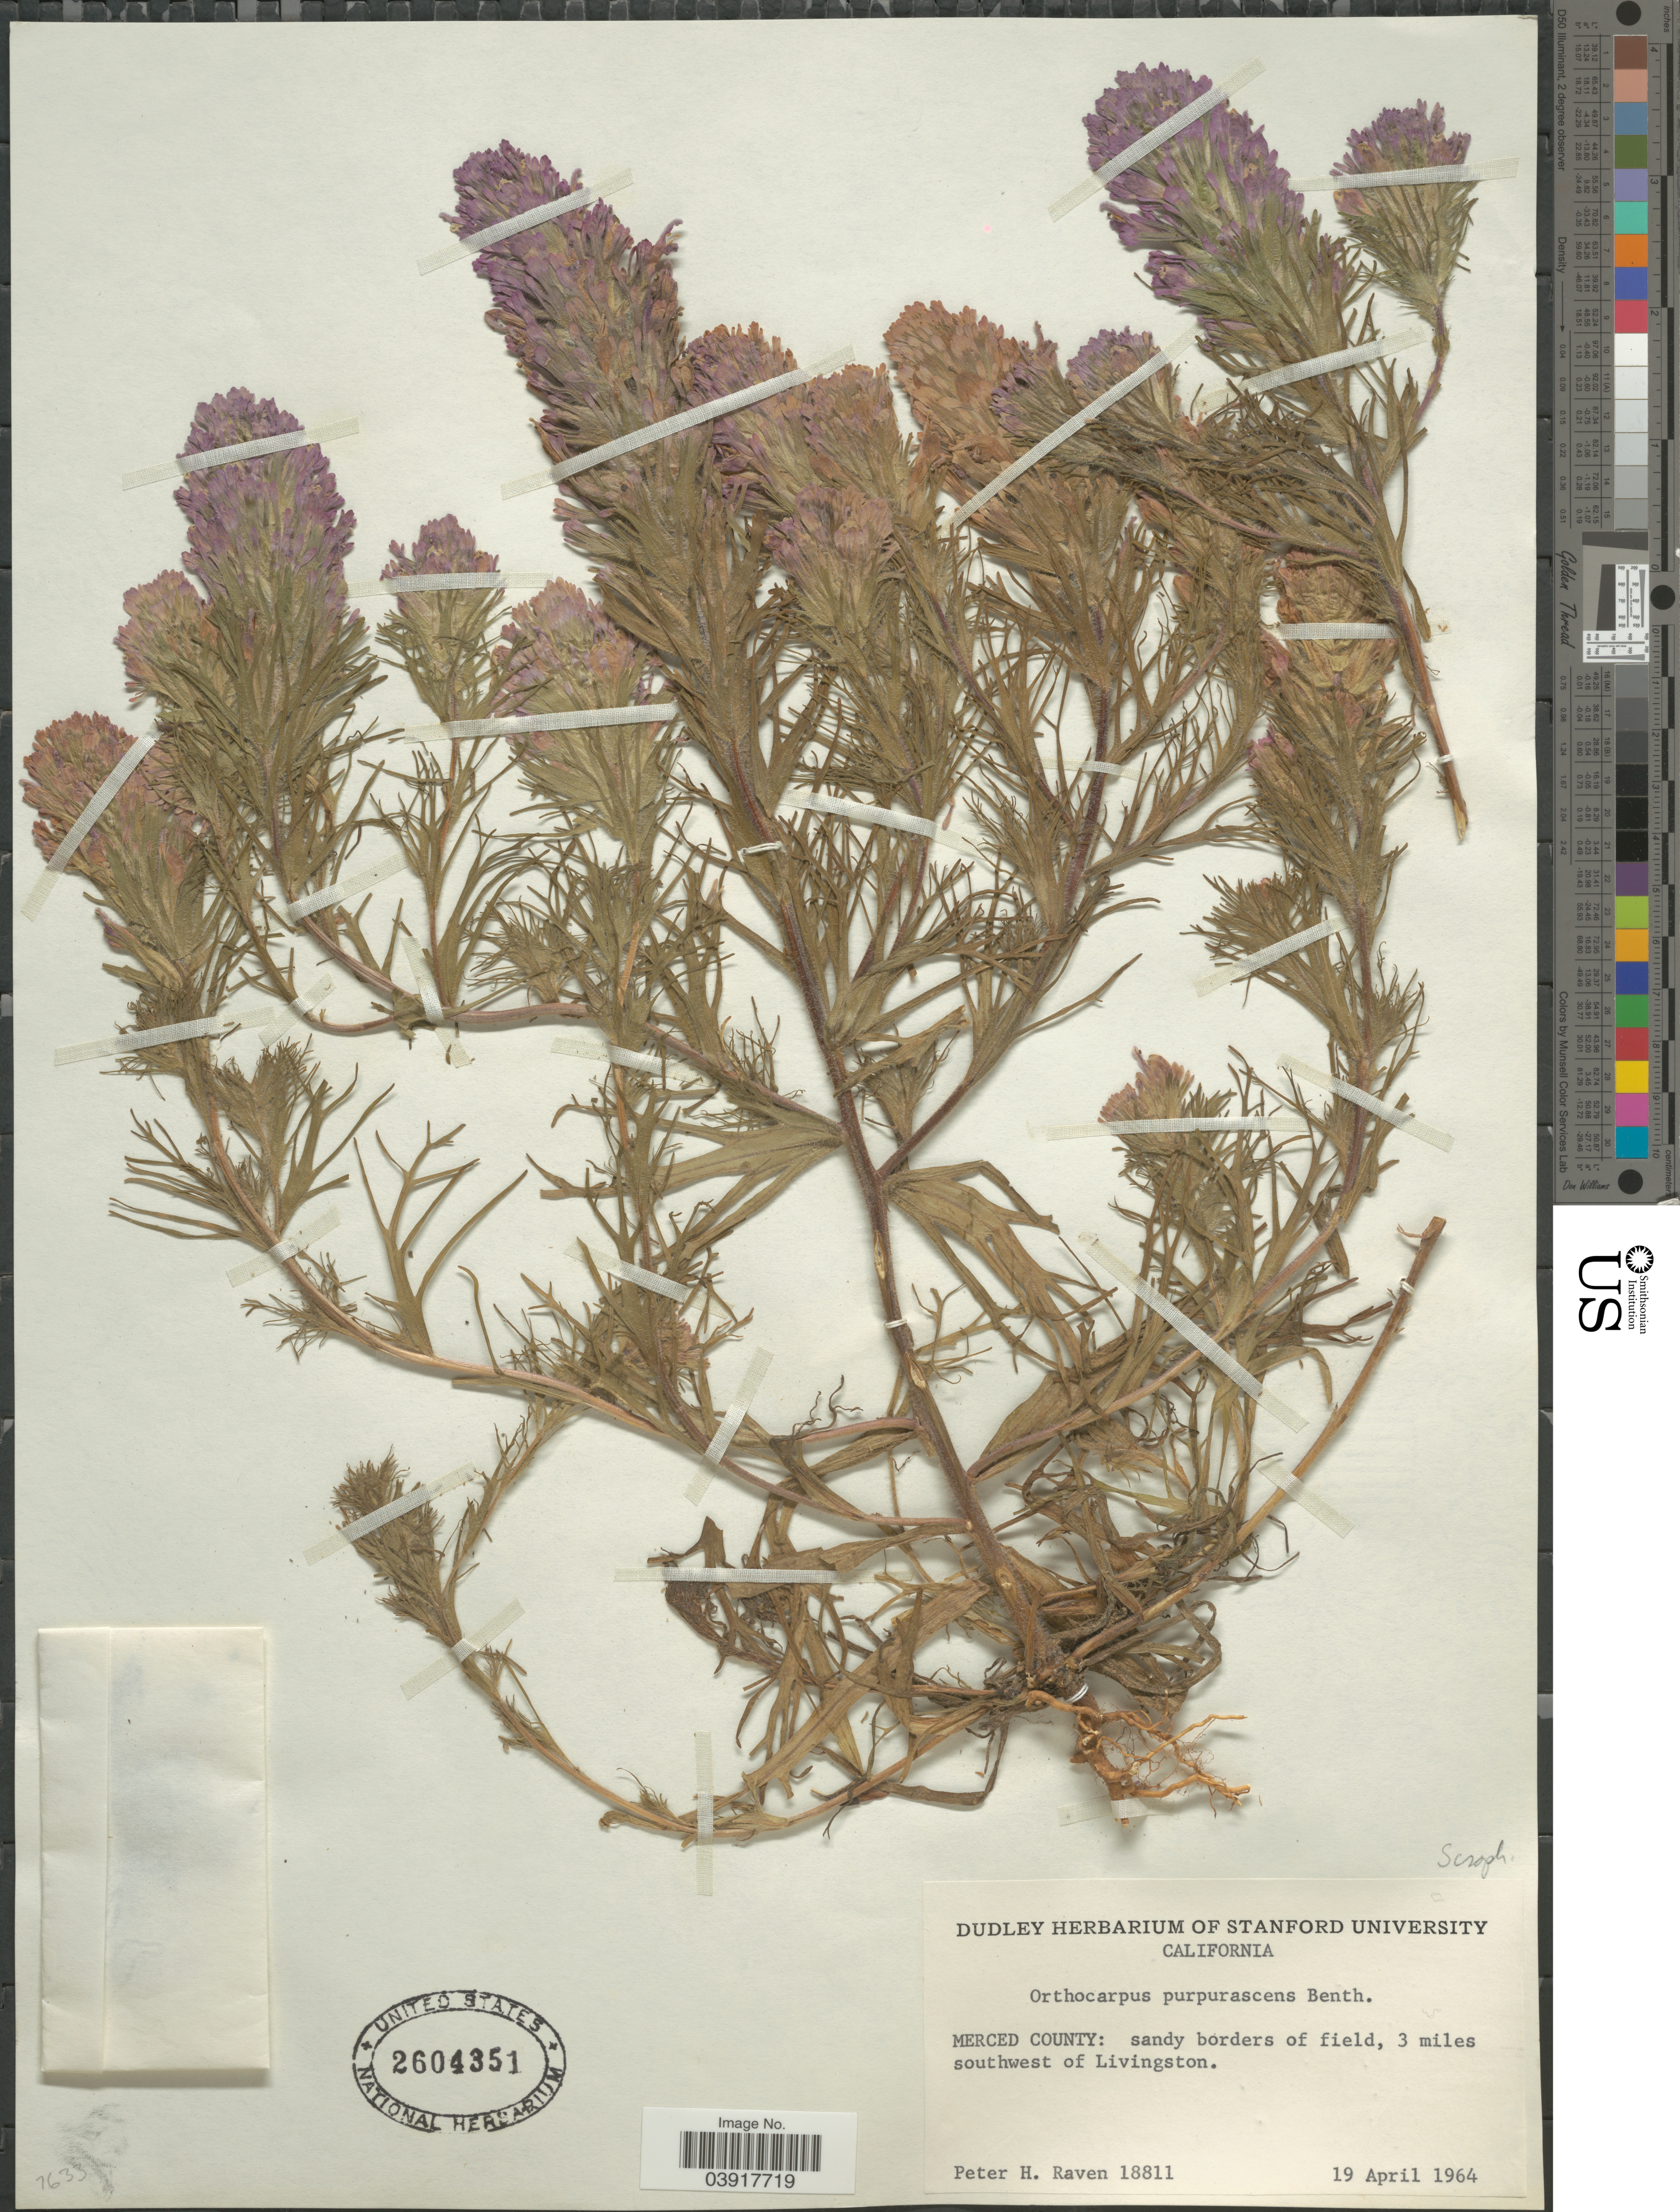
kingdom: Plantae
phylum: Tracheophyta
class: Magnoliopsida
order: Lamiales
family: Orobanchaceae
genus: Orthocarpus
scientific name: Orthocarpus purpurascens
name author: Benth.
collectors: P. Raven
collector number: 18811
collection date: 1964-04-19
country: United States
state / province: California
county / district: Merced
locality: Merced County: sandy borders of field, 3 miles southwest of Livingston.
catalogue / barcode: US 2604351